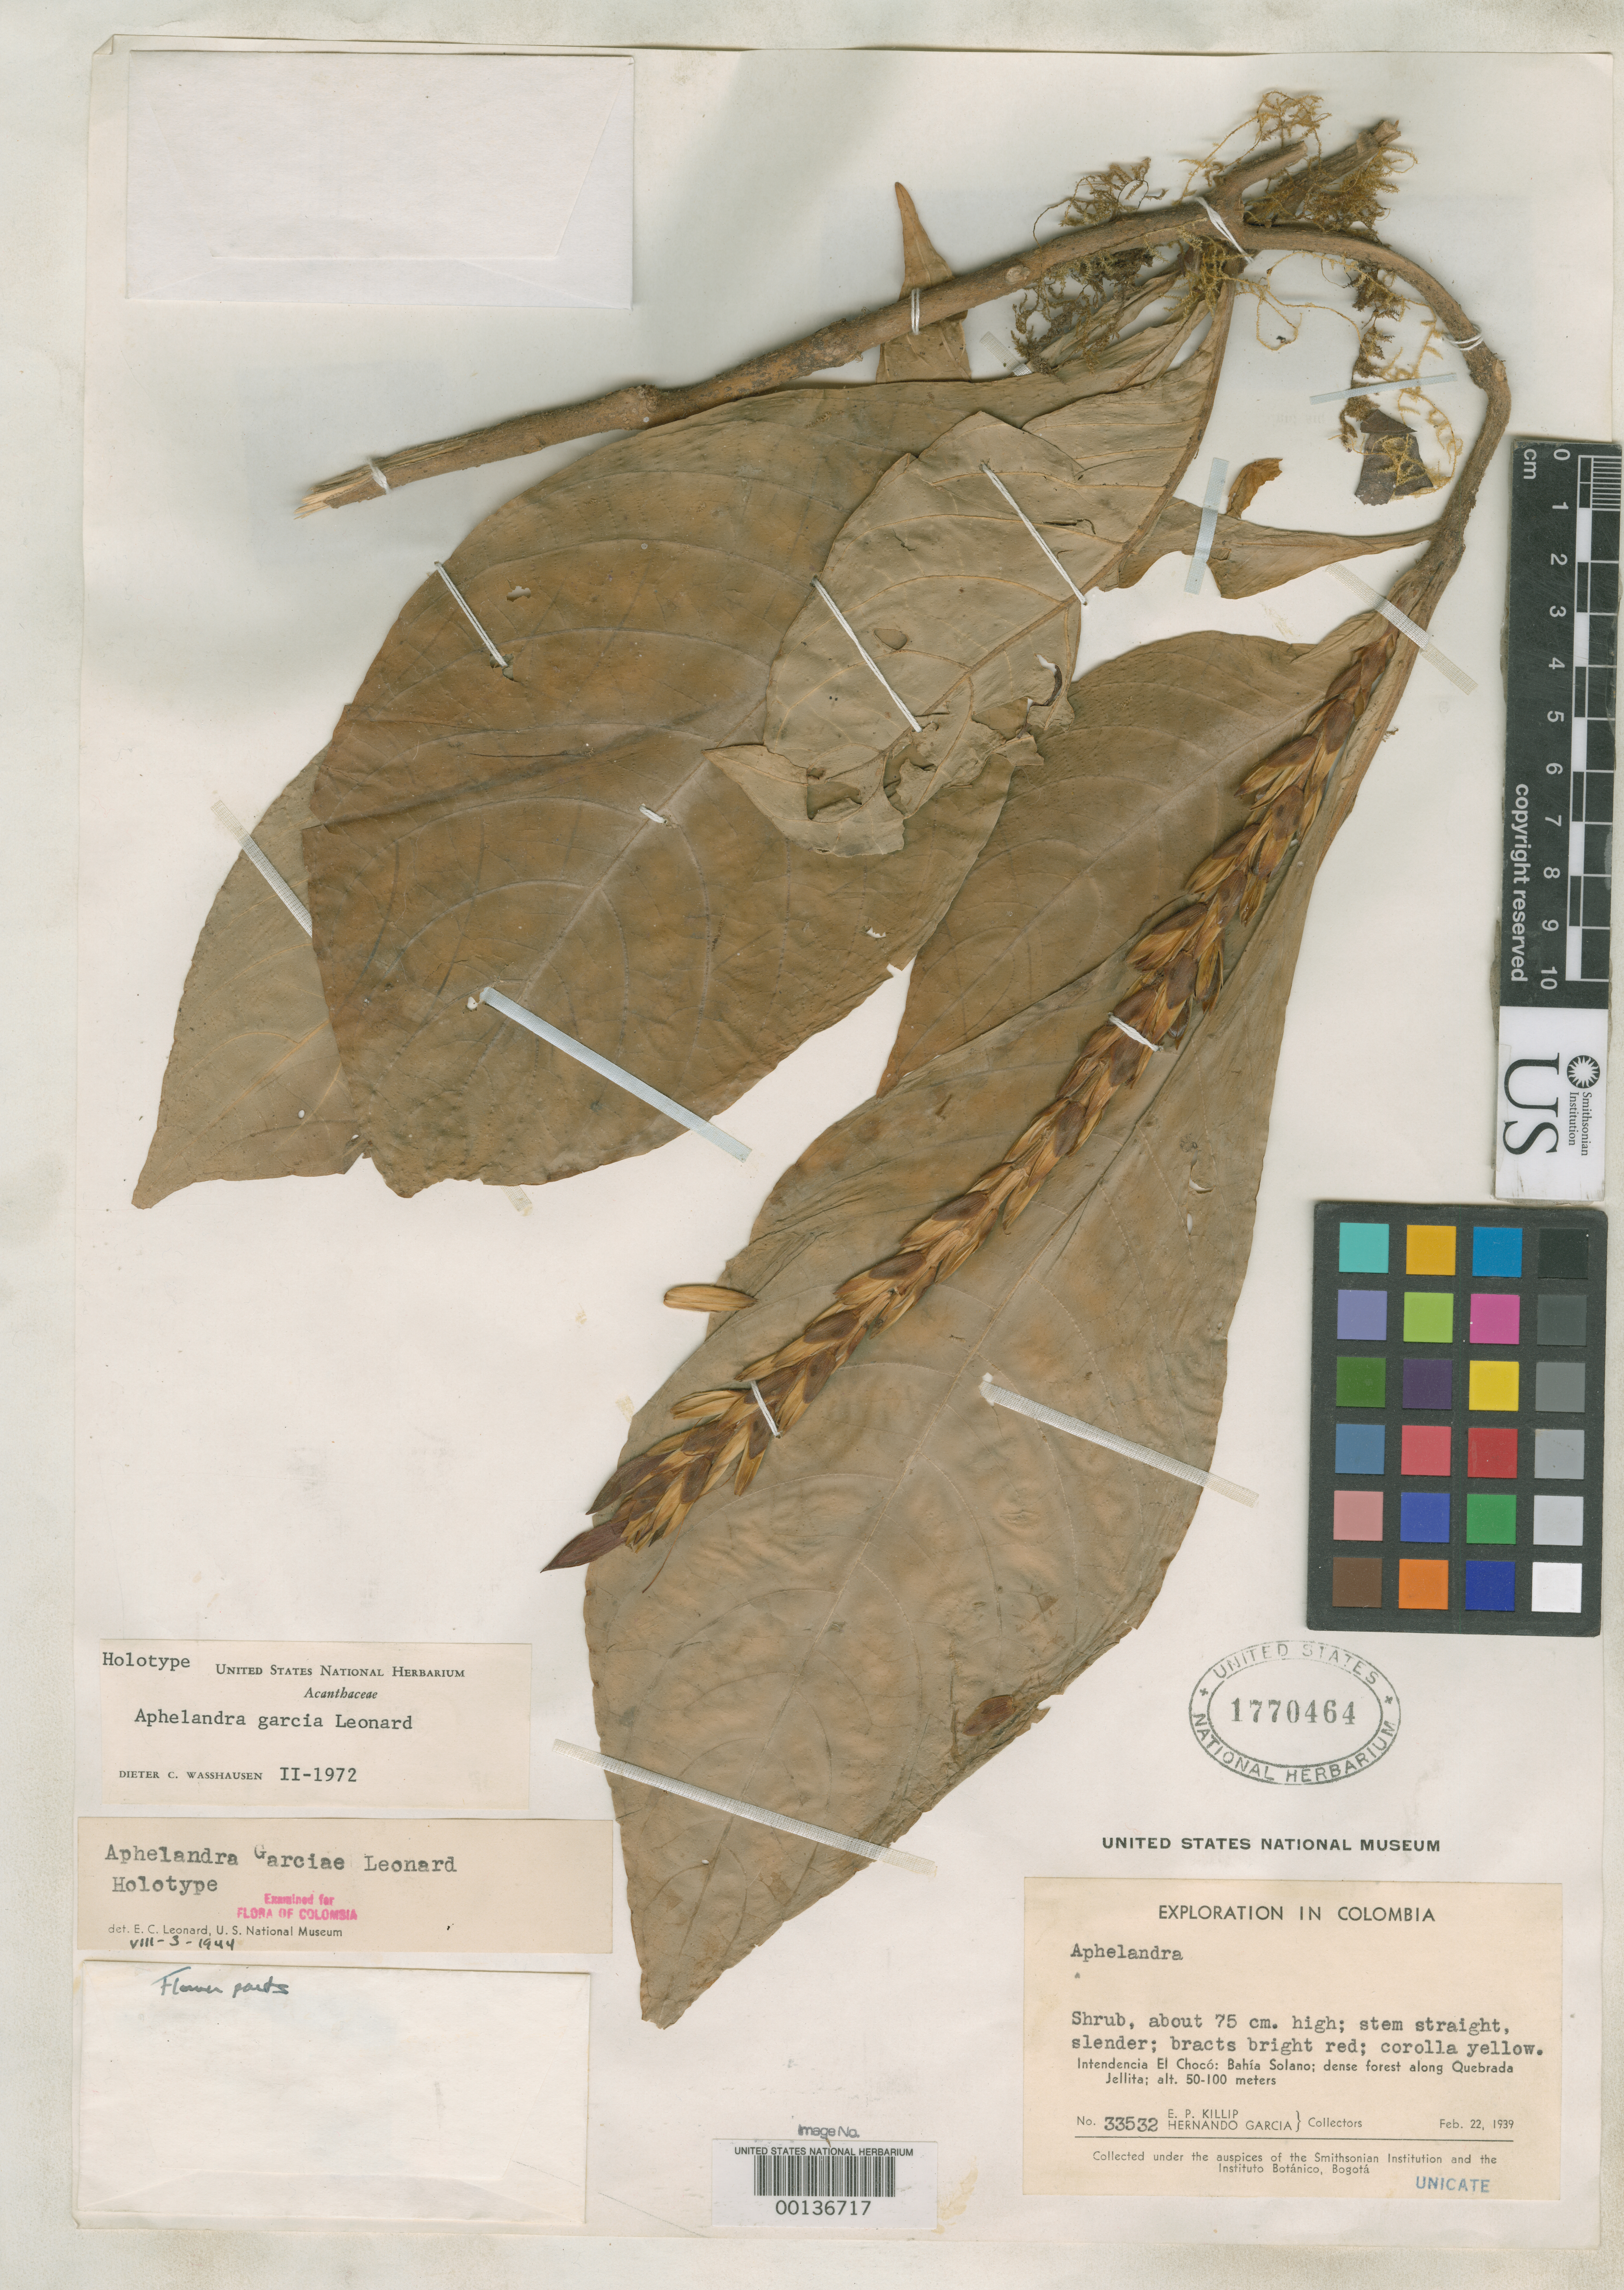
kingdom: Plantae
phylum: Tracheophyta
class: Magnoliopsida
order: Lamiales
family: Acanthaceae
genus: Aphelandra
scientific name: Aphelandra garciae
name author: Leonard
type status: Holotype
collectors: E. P. Killip & H. García Barriga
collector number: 33532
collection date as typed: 22 Feb 1939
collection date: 1939-02-22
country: Colombia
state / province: Chocó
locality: Quebrada JelLita, Bahia Solano.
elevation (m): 50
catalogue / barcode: US 1770464